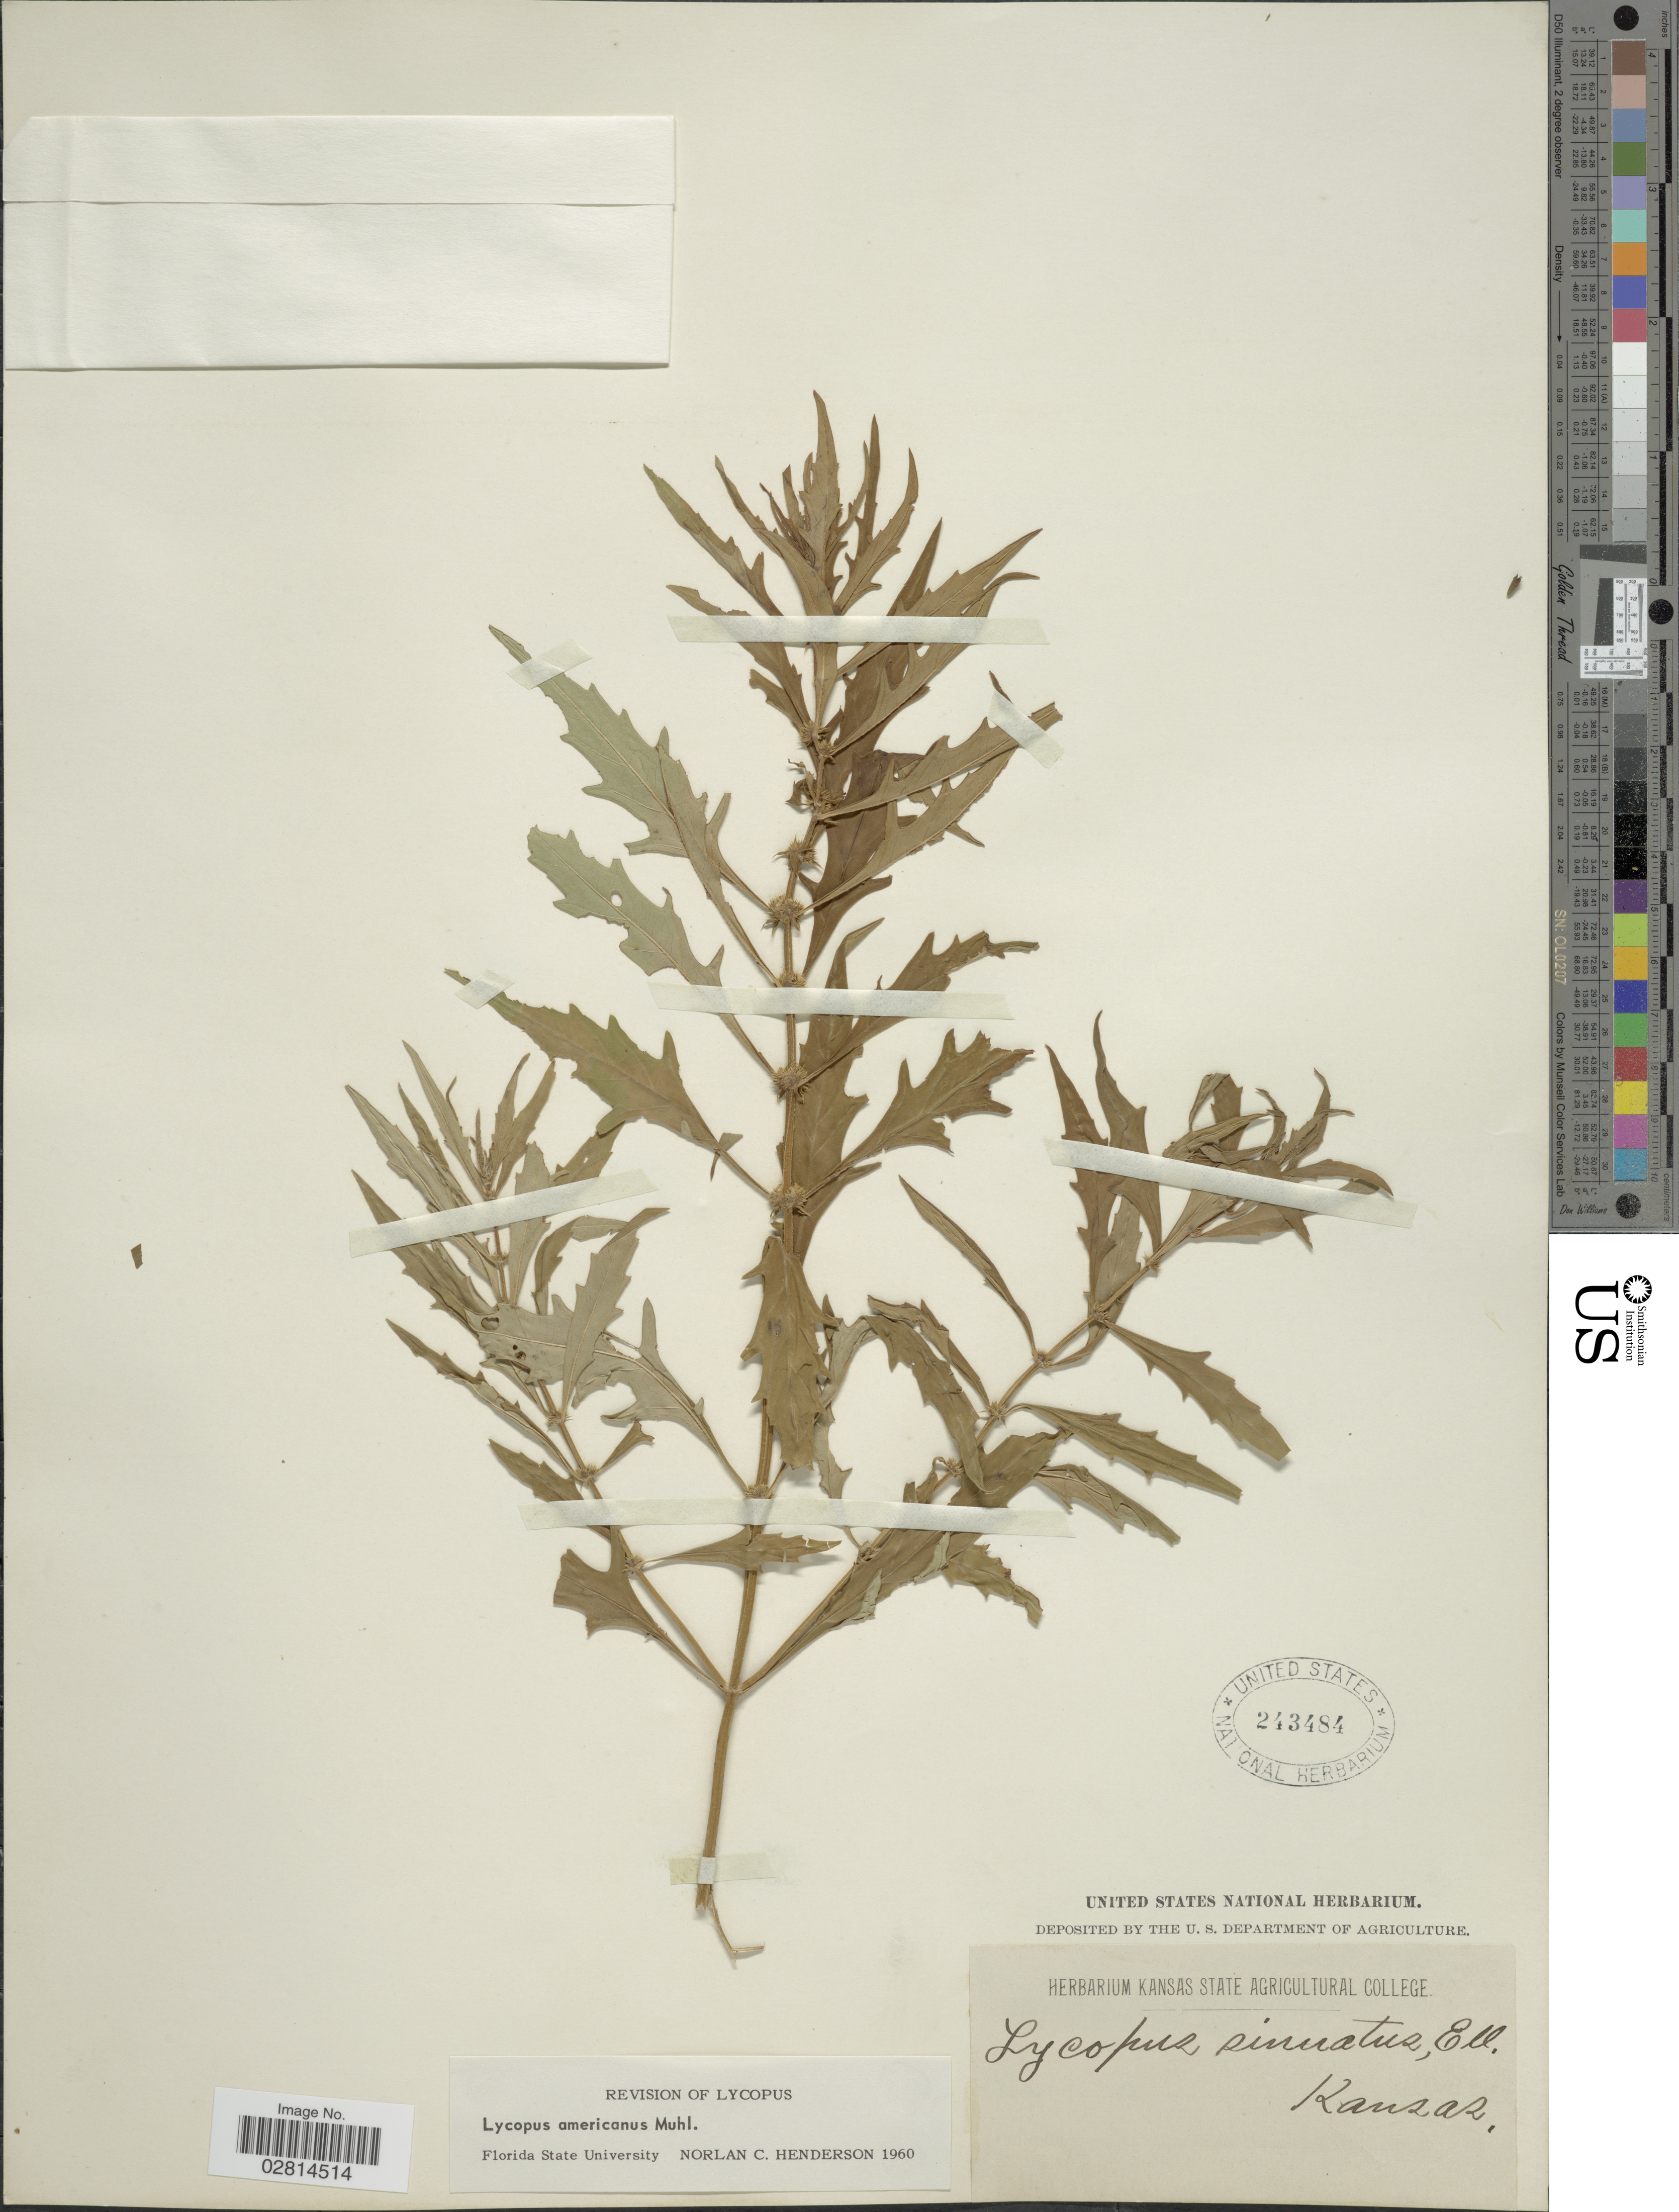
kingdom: Plantae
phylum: Tracheophyta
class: Magnoliopsida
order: Lamiales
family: Lamiaceae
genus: Lycopus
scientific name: Lycopus americanus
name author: Muhl. ex W.P.C. Barton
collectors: ex herb. United States National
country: United States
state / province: Kansas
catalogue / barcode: US 243484